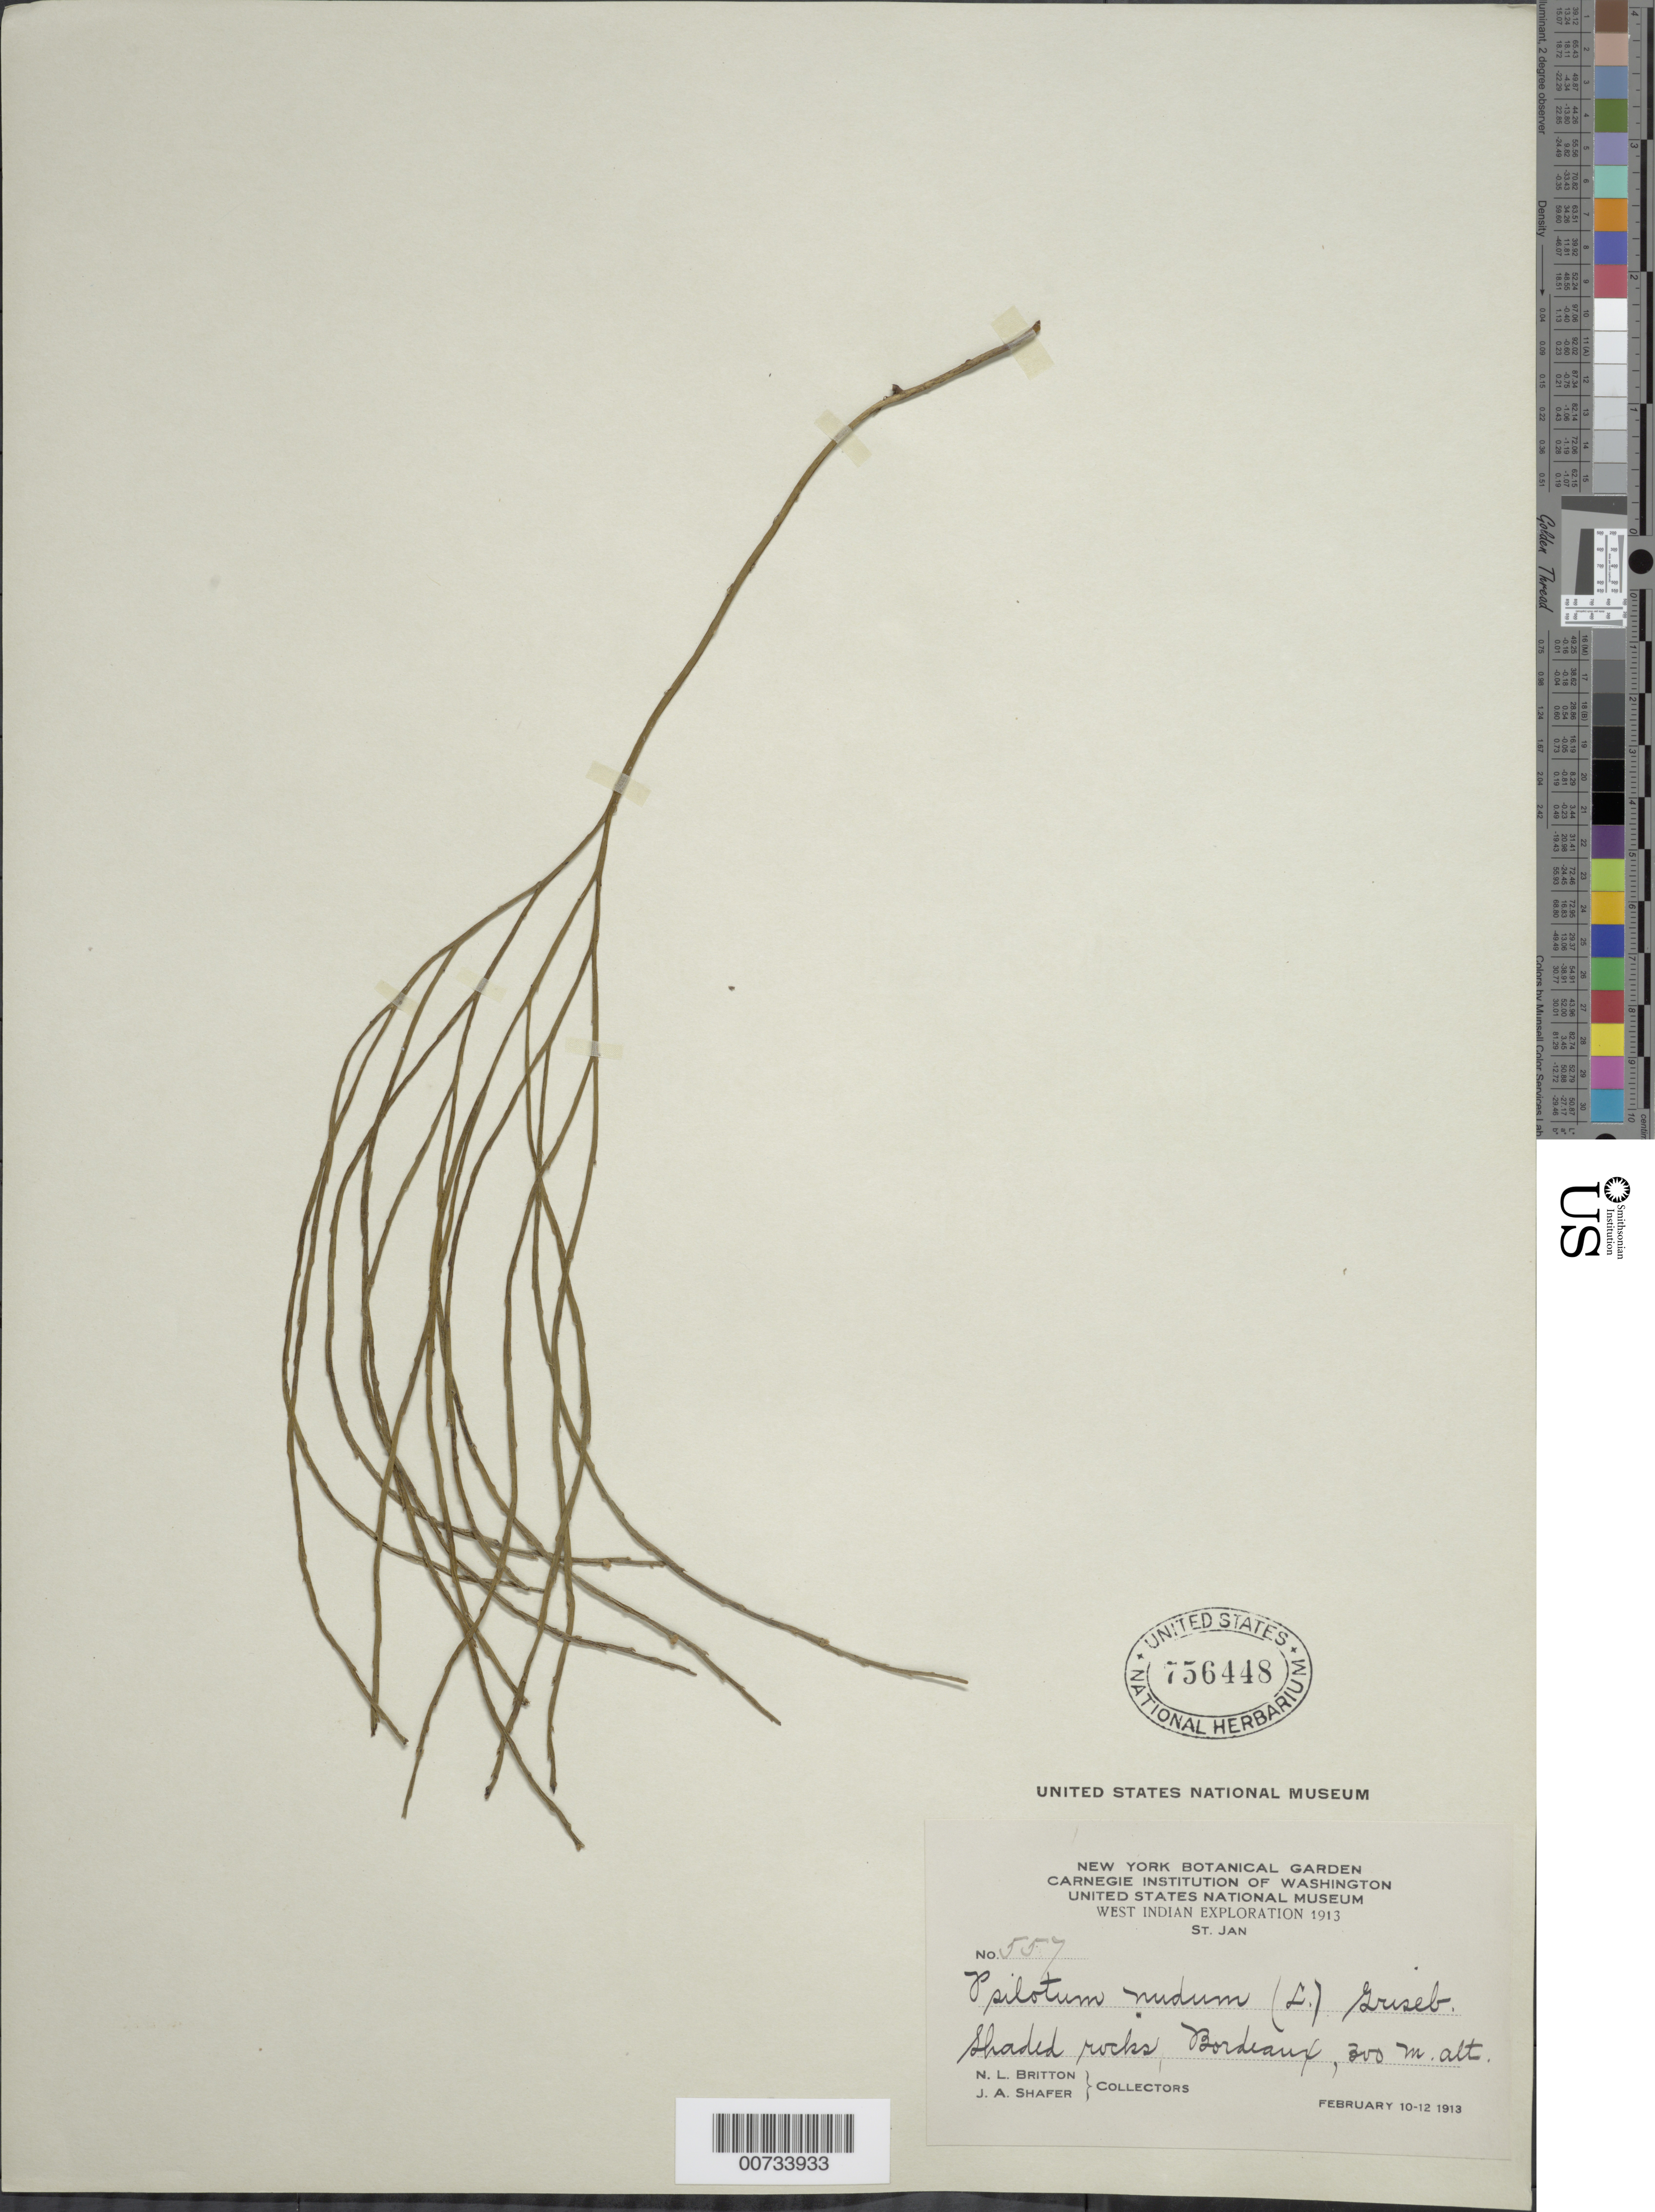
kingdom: Plantae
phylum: Tracheophyta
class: Polypodiopsida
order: Psilotales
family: Psilotaceae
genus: Psilotum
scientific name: Psilotum nudum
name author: (L.) P. Beauv.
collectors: N. Britton & J. A. Shafer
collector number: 557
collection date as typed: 10 Feb 1913 to 12 Feb 1913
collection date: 1913-02-10/1913-02-12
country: U.S. Virgin Islands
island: St. John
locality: Bordeaux, St. John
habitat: Shaded rocks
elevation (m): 300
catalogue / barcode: US 756448